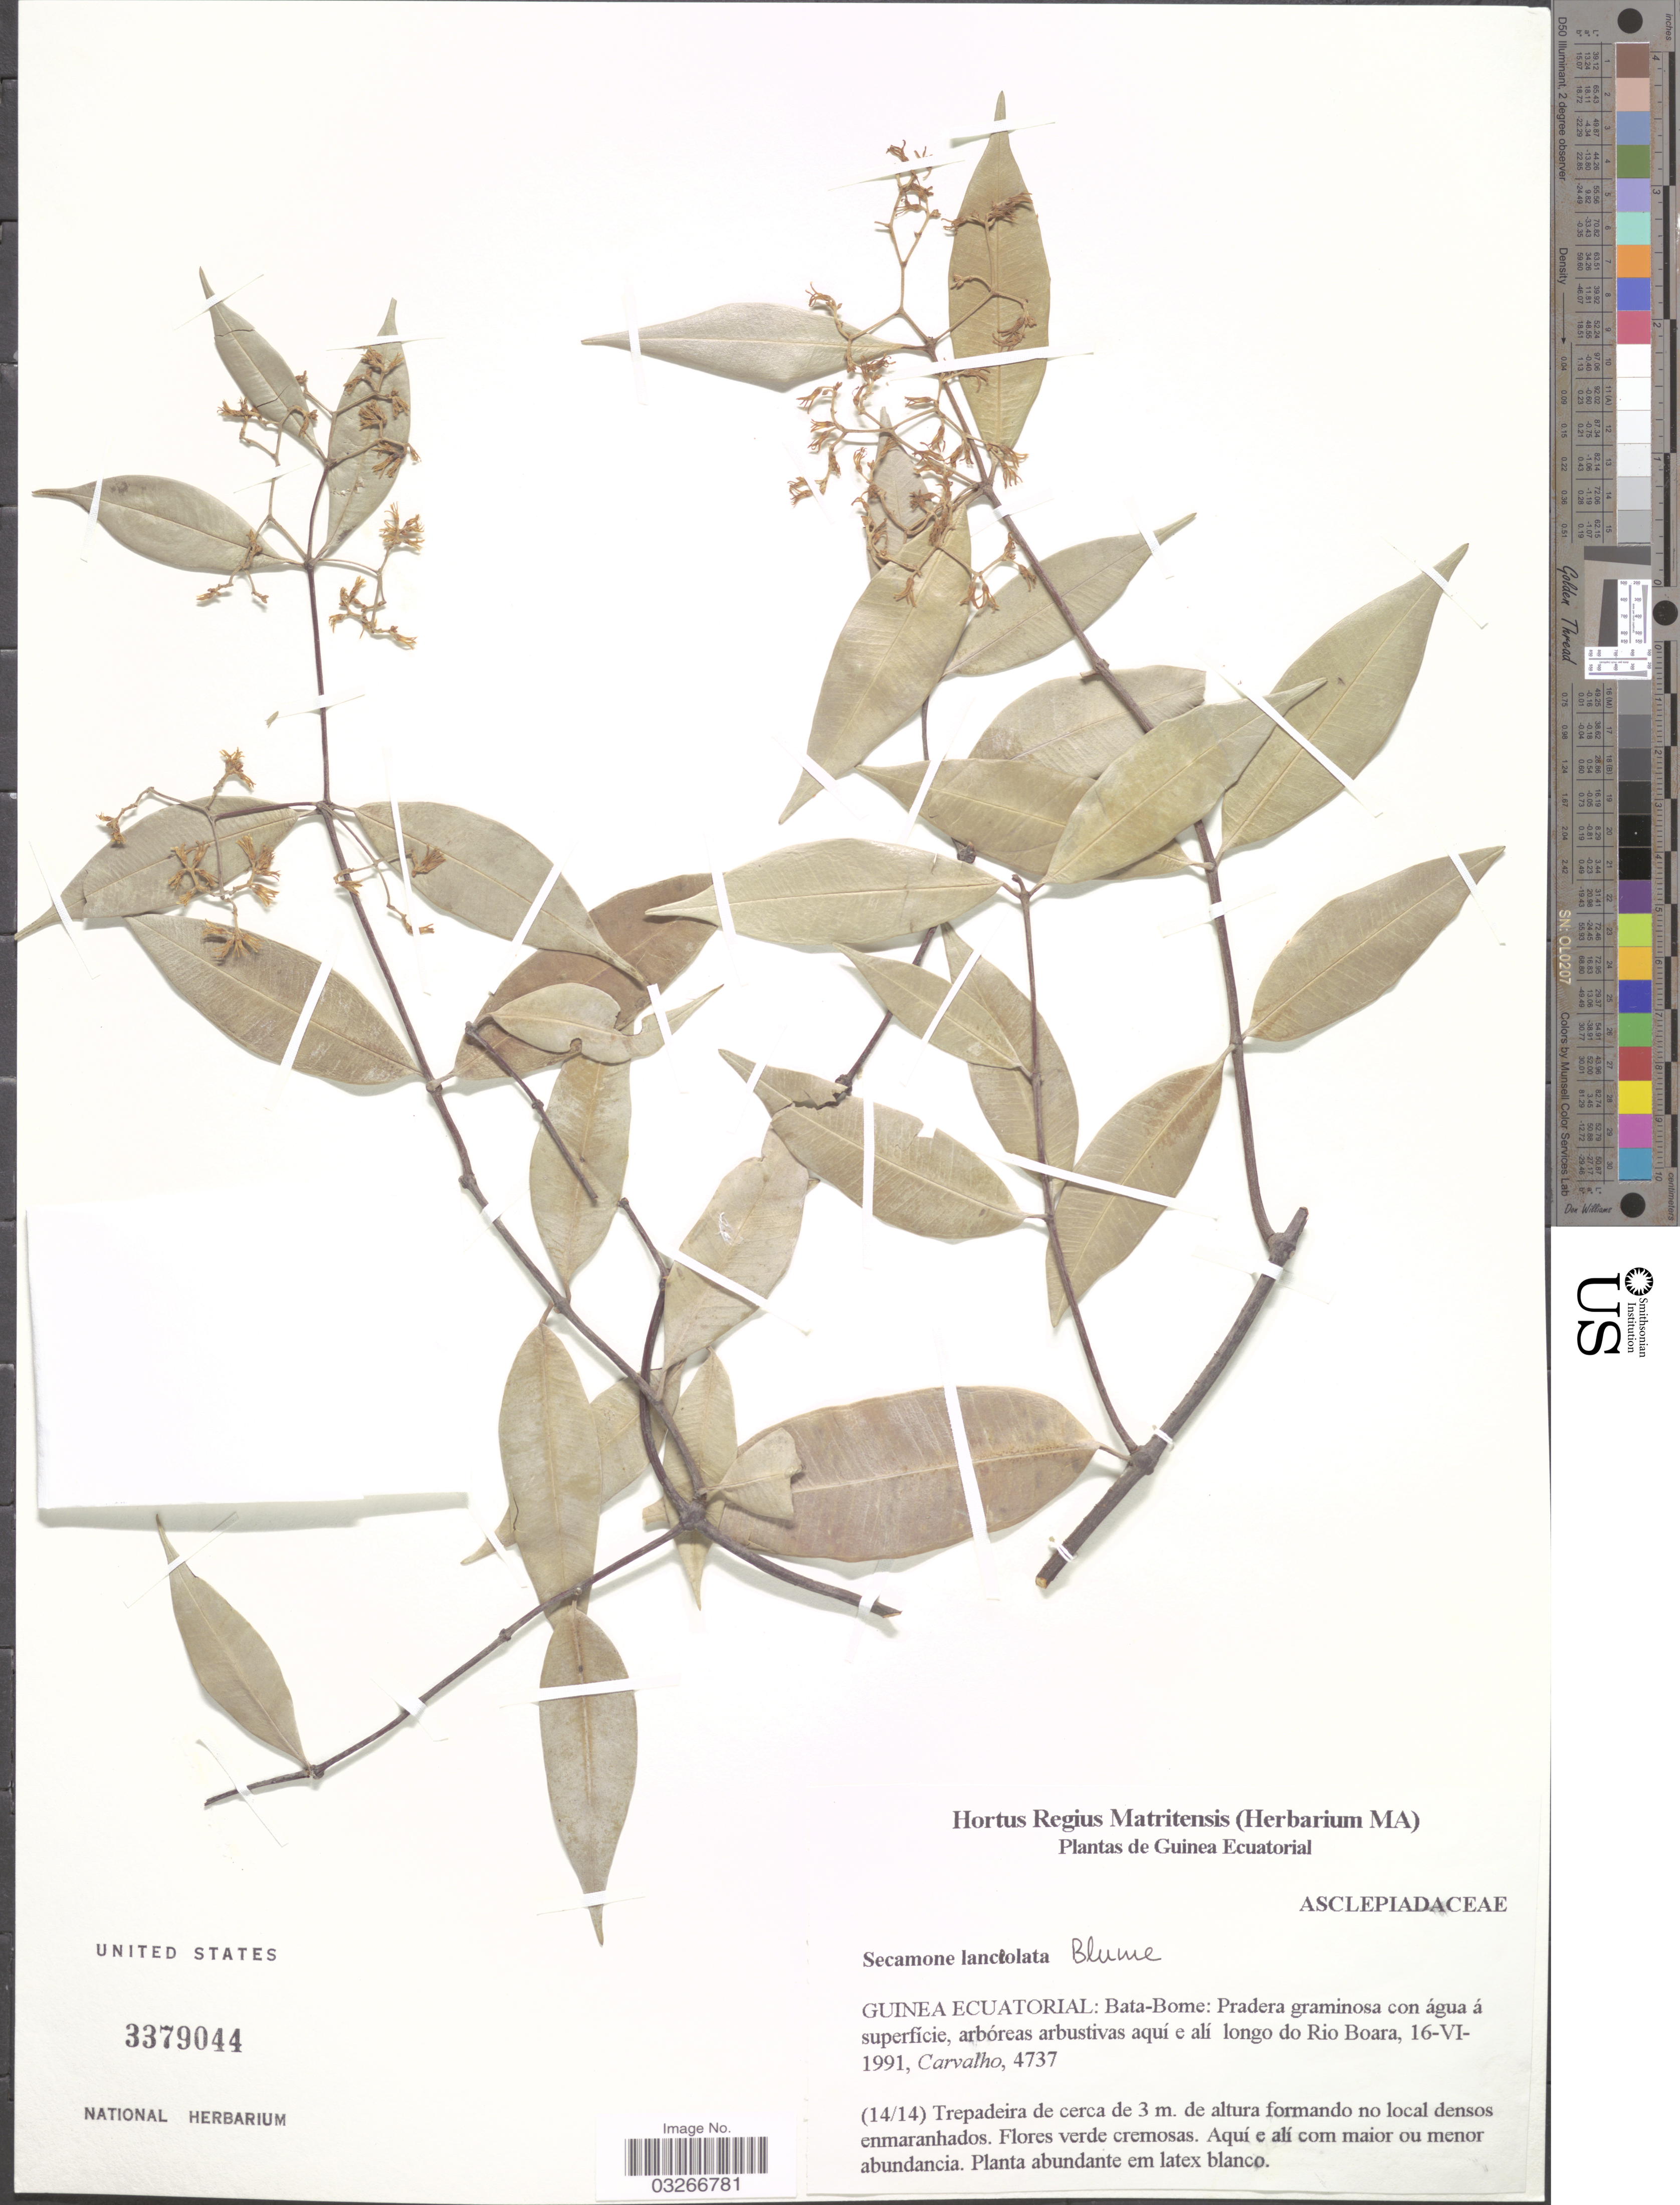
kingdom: Plantae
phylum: Tracheophyta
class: Magnoliopsida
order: Gentianales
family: Apocynaceae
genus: Secamone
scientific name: Secamone lanceolata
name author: Blume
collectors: Carvalho, --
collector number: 4737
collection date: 1991-06-16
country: Equatorial Guinea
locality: Guinea Ecuatorial: Bata-Bome: Pradera graminosa con água á superficie, arbóreas arbustivas aquí e alí longo do Rio Boara.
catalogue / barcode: US 3379044